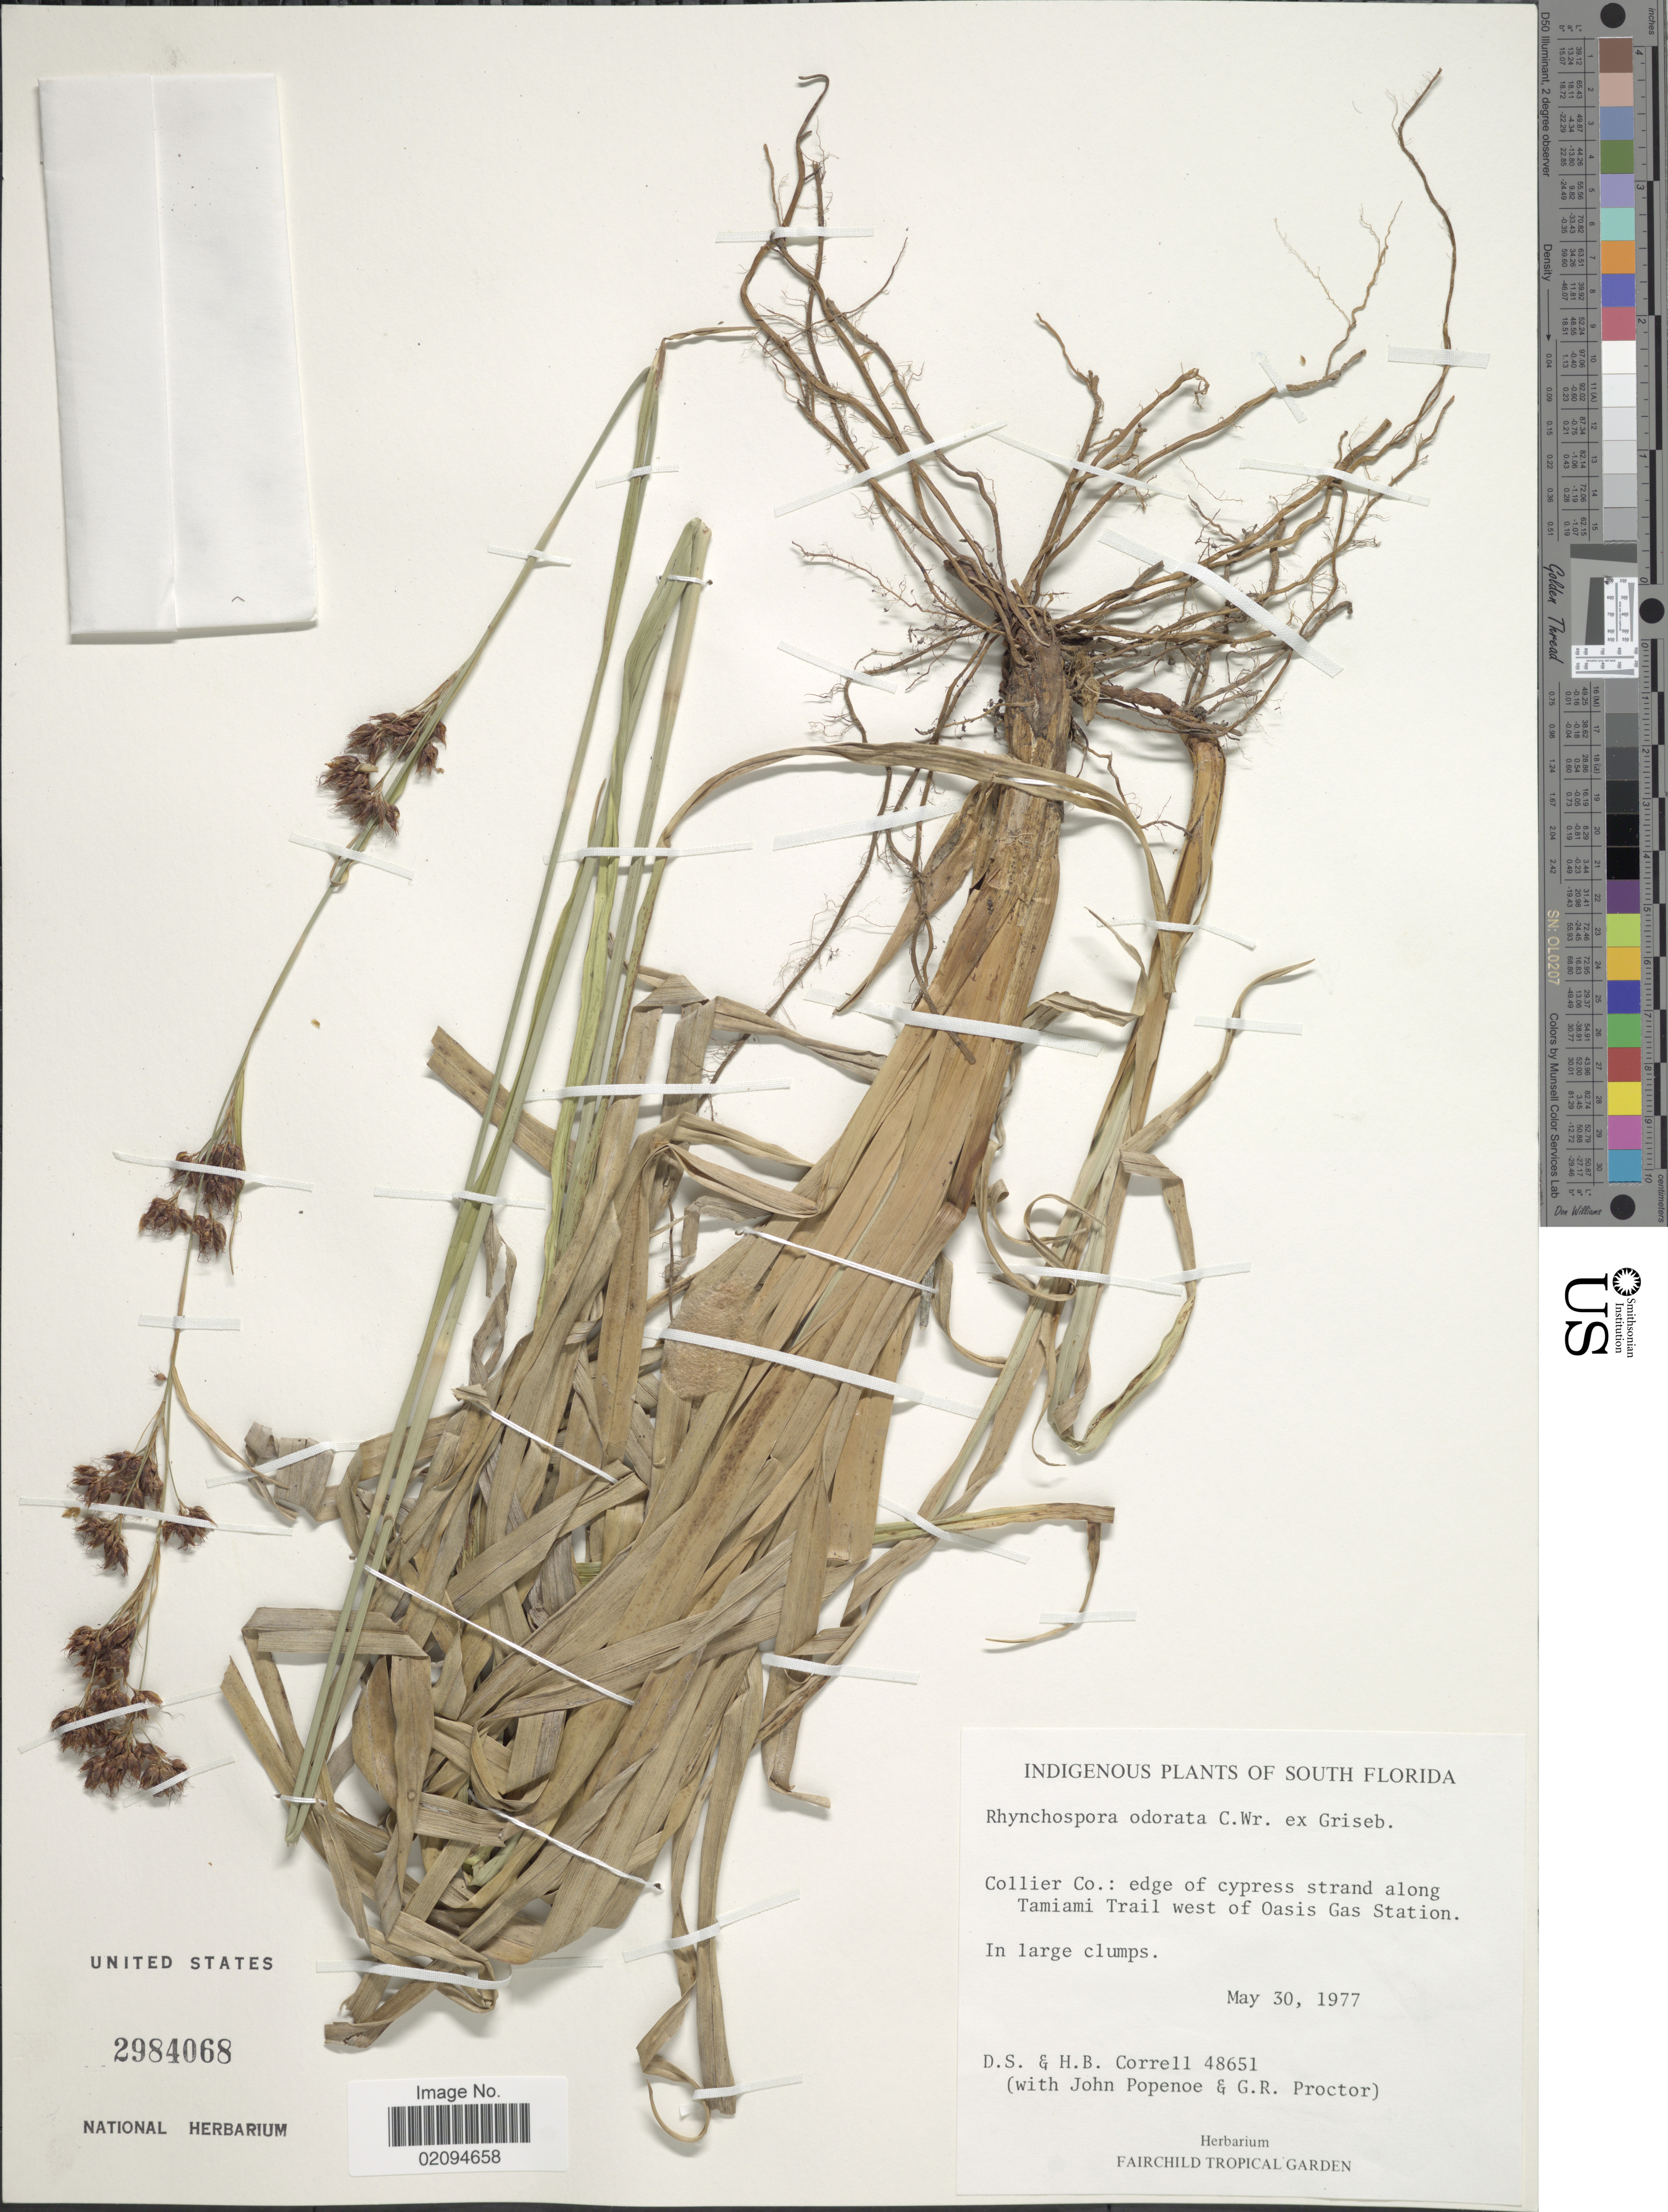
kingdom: Plantae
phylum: Tracheophyta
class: Liliopsida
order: Poales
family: Cyperaceae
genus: Rhynchospora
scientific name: Rhynchospora odorata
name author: C. Wright ex Griseb.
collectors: D. S. Correll, H. Correll, J. Popenoe & G. Proctor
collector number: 48651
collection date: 1977-05-30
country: United States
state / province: Florida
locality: South Florida. Collier Co: edge of cypress strand along Tamiami Trail west of Oasis Gas Station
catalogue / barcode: US 2984068